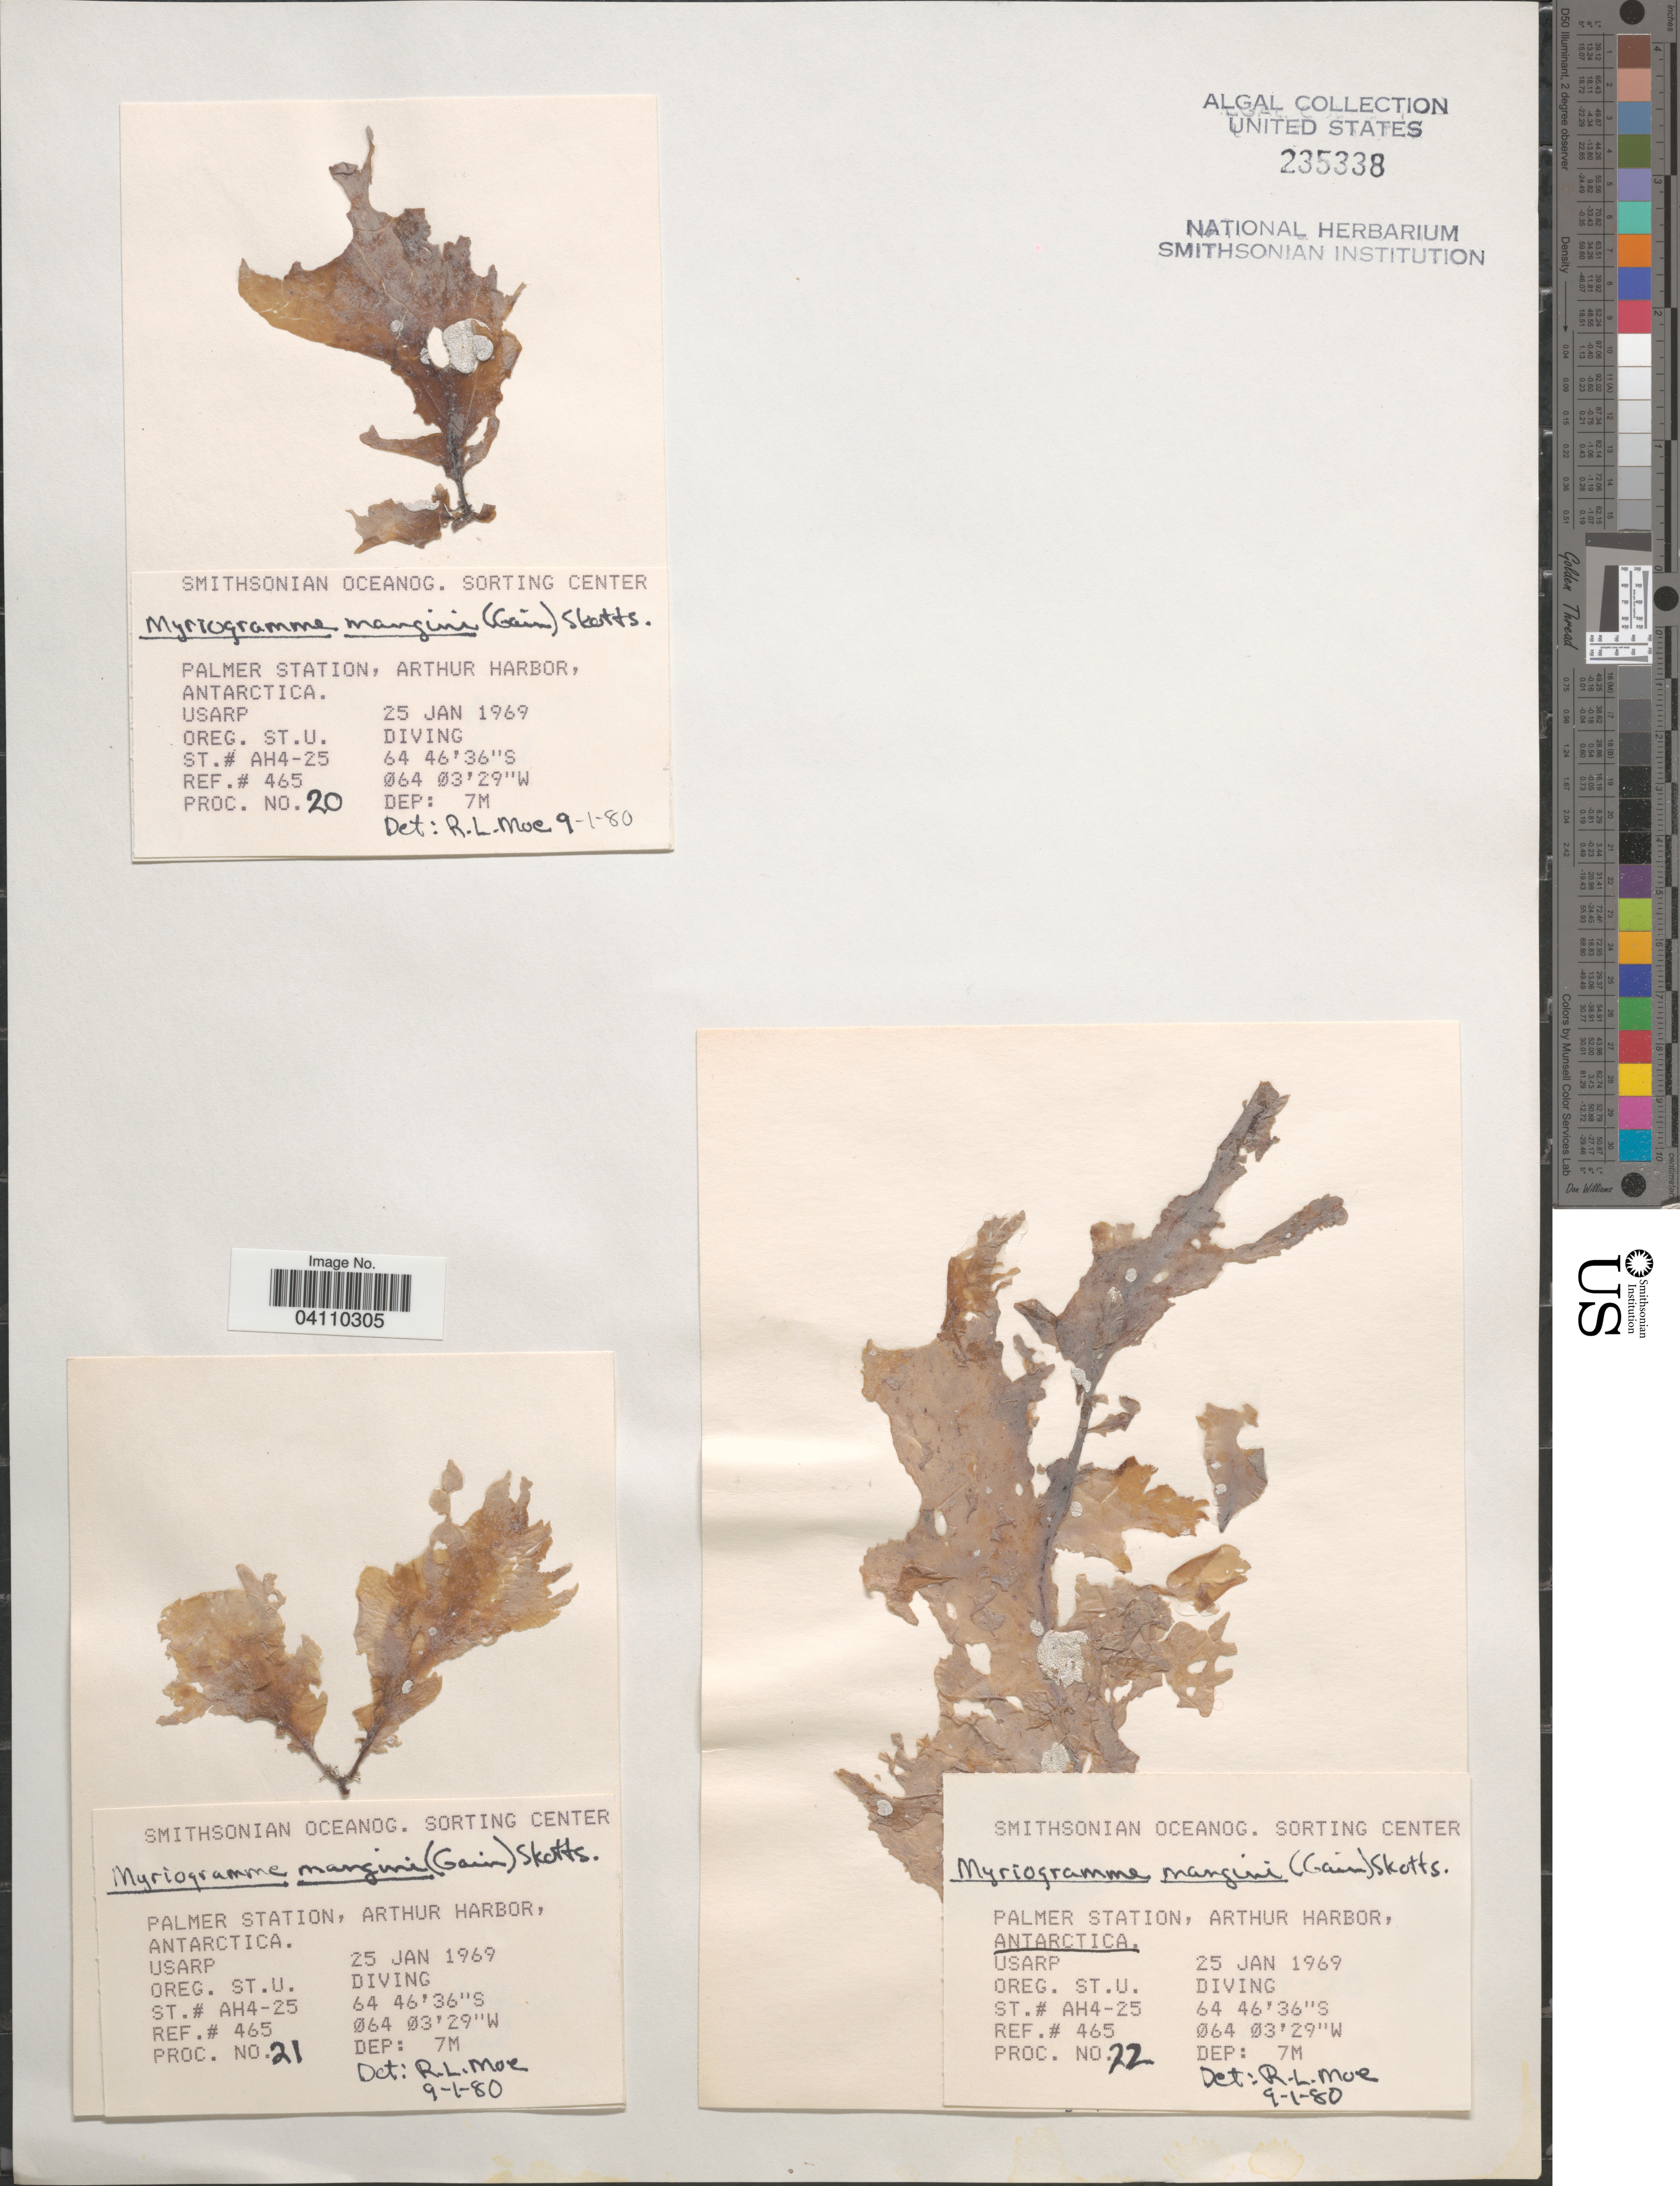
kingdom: Plantae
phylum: Rhodophyta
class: Florideophyceae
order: Ceramiales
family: Delesseriaceae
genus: Myriogramme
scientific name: Myriogramme manginii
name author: (Gain) Skottsb.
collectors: Smithsonian Oceanographic Sorting Center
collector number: Proc. 21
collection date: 1969-01-25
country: Antarctica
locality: Palmer Station, Arthur Harbor.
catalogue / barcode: US 235338-2